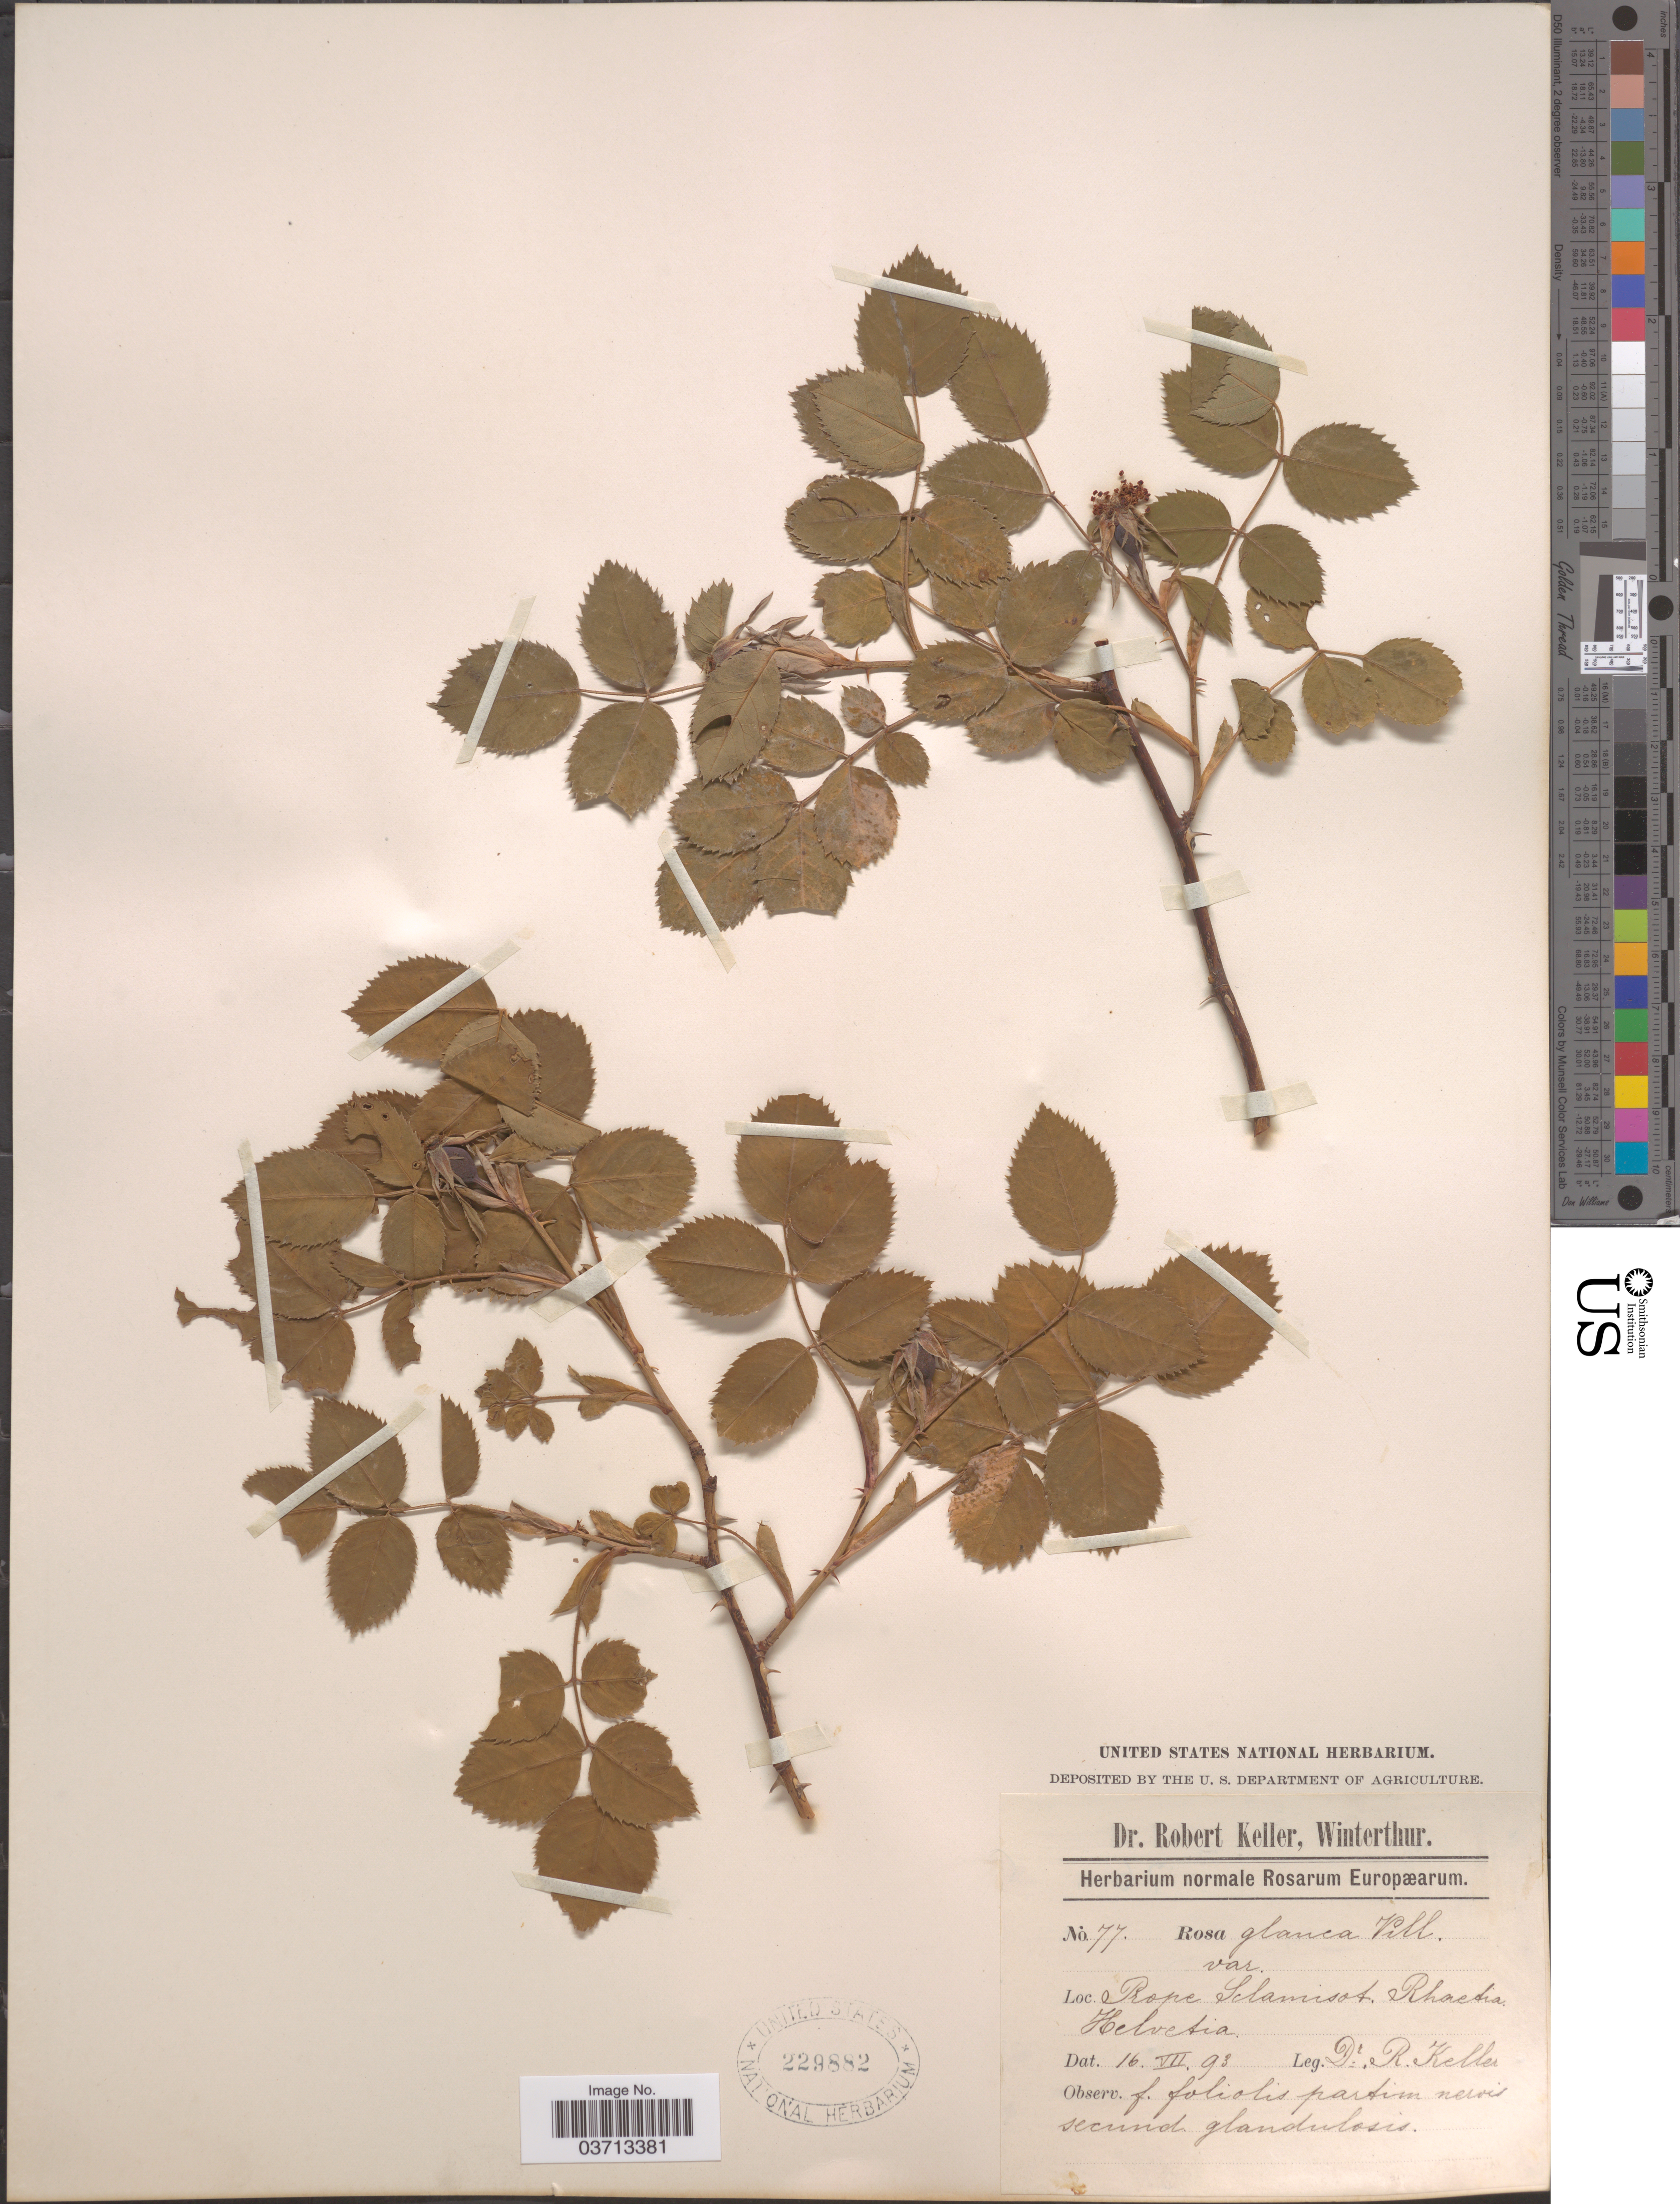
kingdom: Plantae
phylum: Tracheophyta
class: Magnoliopsida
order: Rosales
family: Rosaceae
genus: Rosa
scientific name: Rosa glauca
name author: Pourr.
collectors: R. Keller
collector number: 77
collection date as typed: Transcribed d/m/y: 16/7/93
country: Switzerland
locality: Prope Sclamisot. Rhaetia. Helvetia.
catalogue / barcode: US 229882